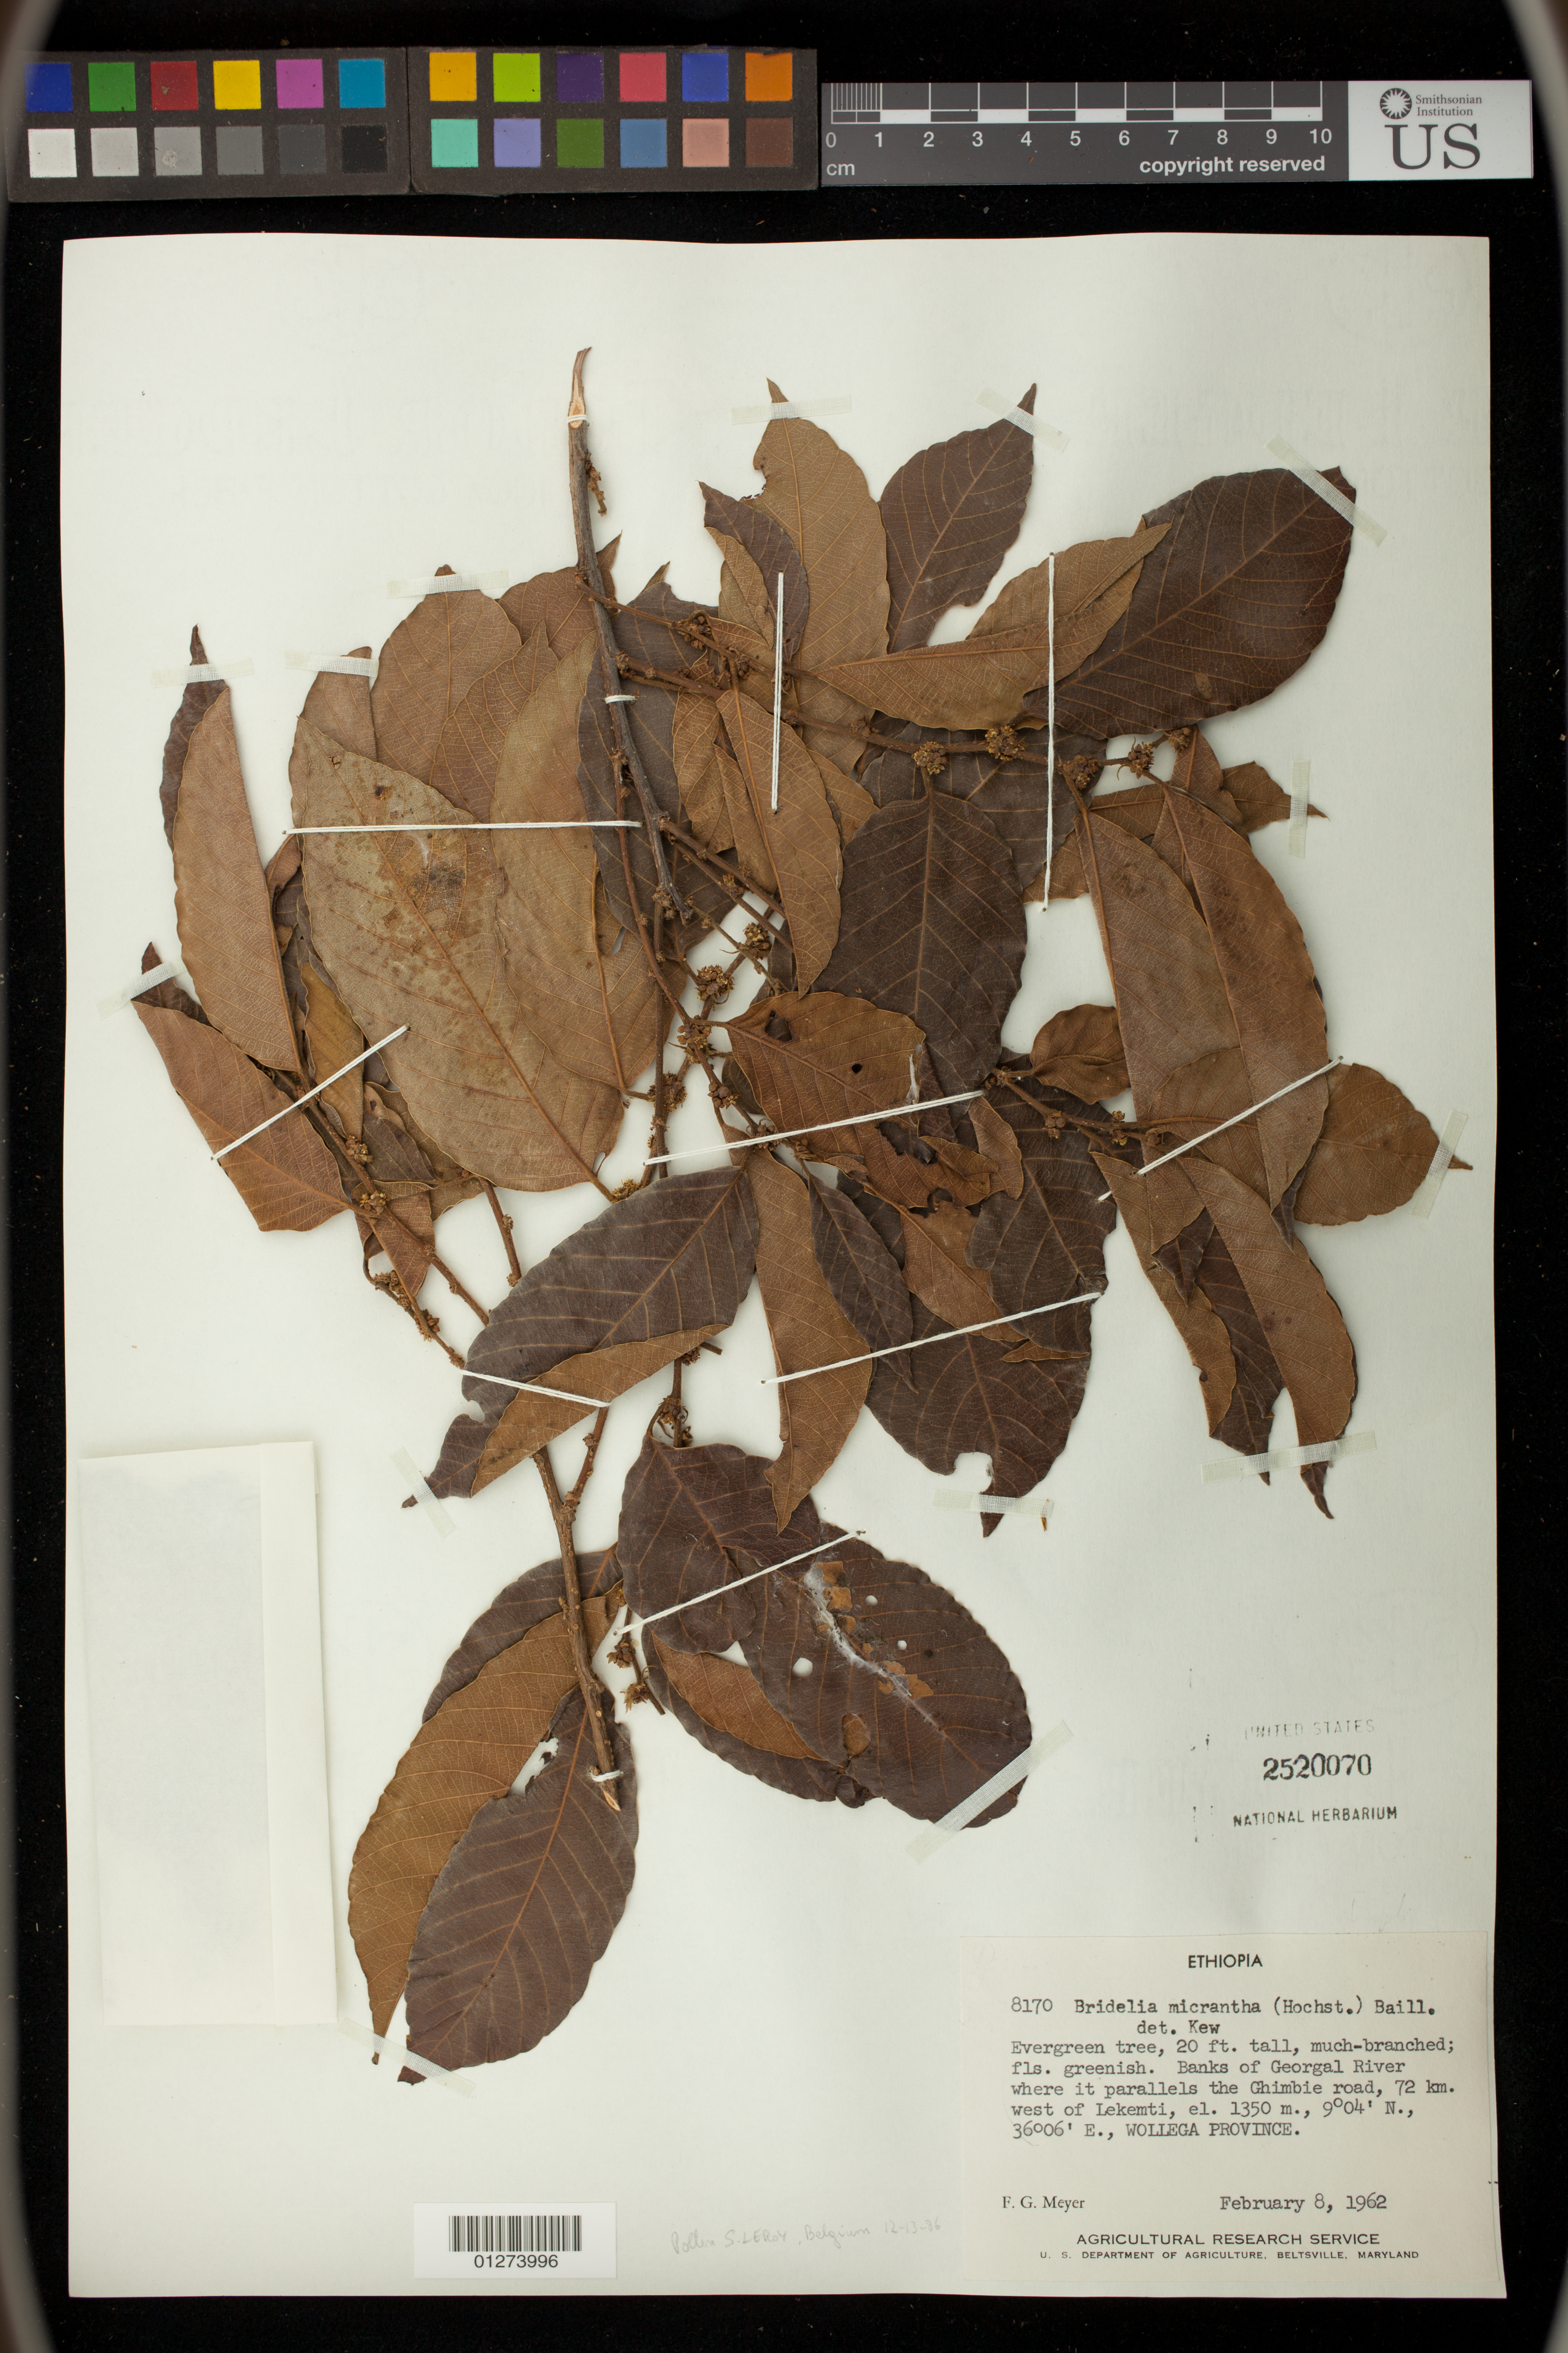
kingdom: Plantae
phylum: Tracheophyta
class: Magnoliopsida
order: Malpighiales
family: Phyllanthaceae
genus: Bridelia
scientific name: Bridelia micrantha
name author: (Hochst.) Baill.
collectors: F. G. Meyer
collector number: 8170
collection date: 1962-02-08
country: Ethiopia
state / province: Oromiya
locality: Banks of Georgal River where it parallels the Ghimbie road, 72 km. west of Lekemti. Wollega Province.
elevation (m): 1350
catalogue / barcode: US 2520070